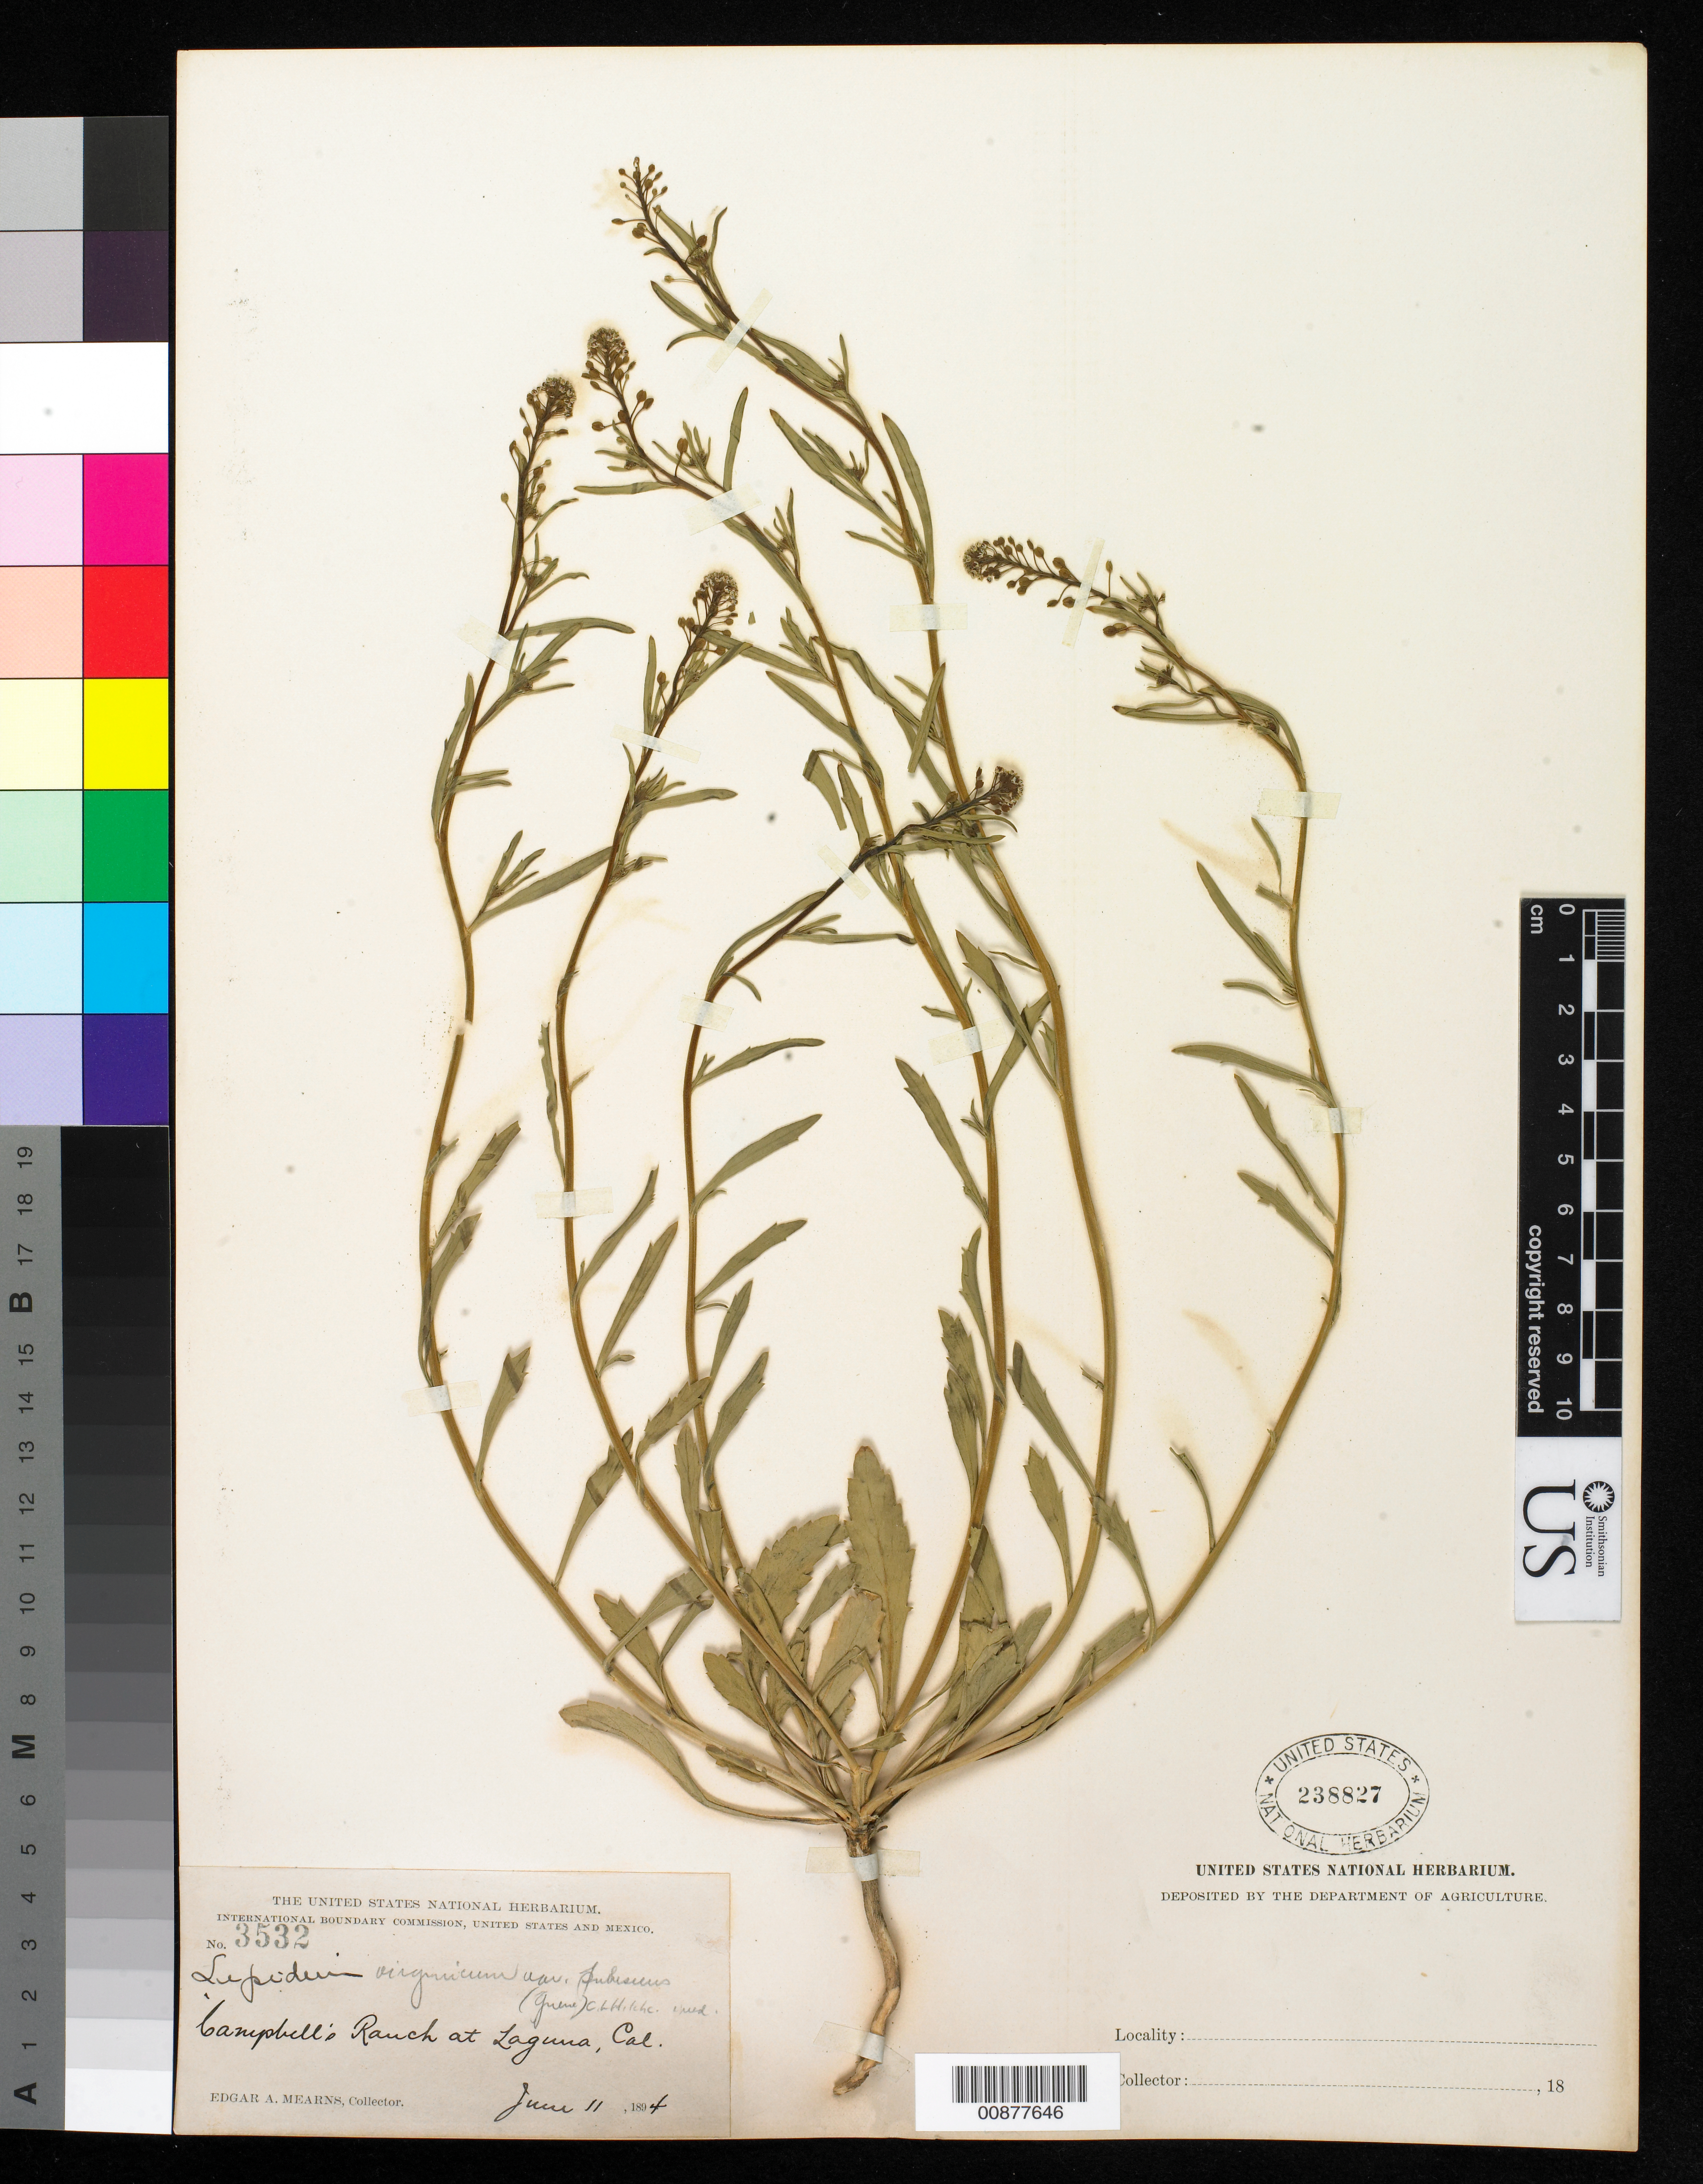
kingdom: Plantae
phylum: Tracheophyta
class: Magnoliopsida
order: Brassicales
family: Brassicaceae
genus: Lepidium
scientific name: Lepidium virginicum var. pubescens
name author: (Greene) C.L. Hitchc.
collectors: E. A. Mearns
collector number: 3532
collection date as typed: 11 Jun 1894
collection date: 1894-06-11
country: United States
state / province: California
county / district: Orange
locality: Campbell's Ranch at Laguna, California.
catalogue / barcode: US 238827